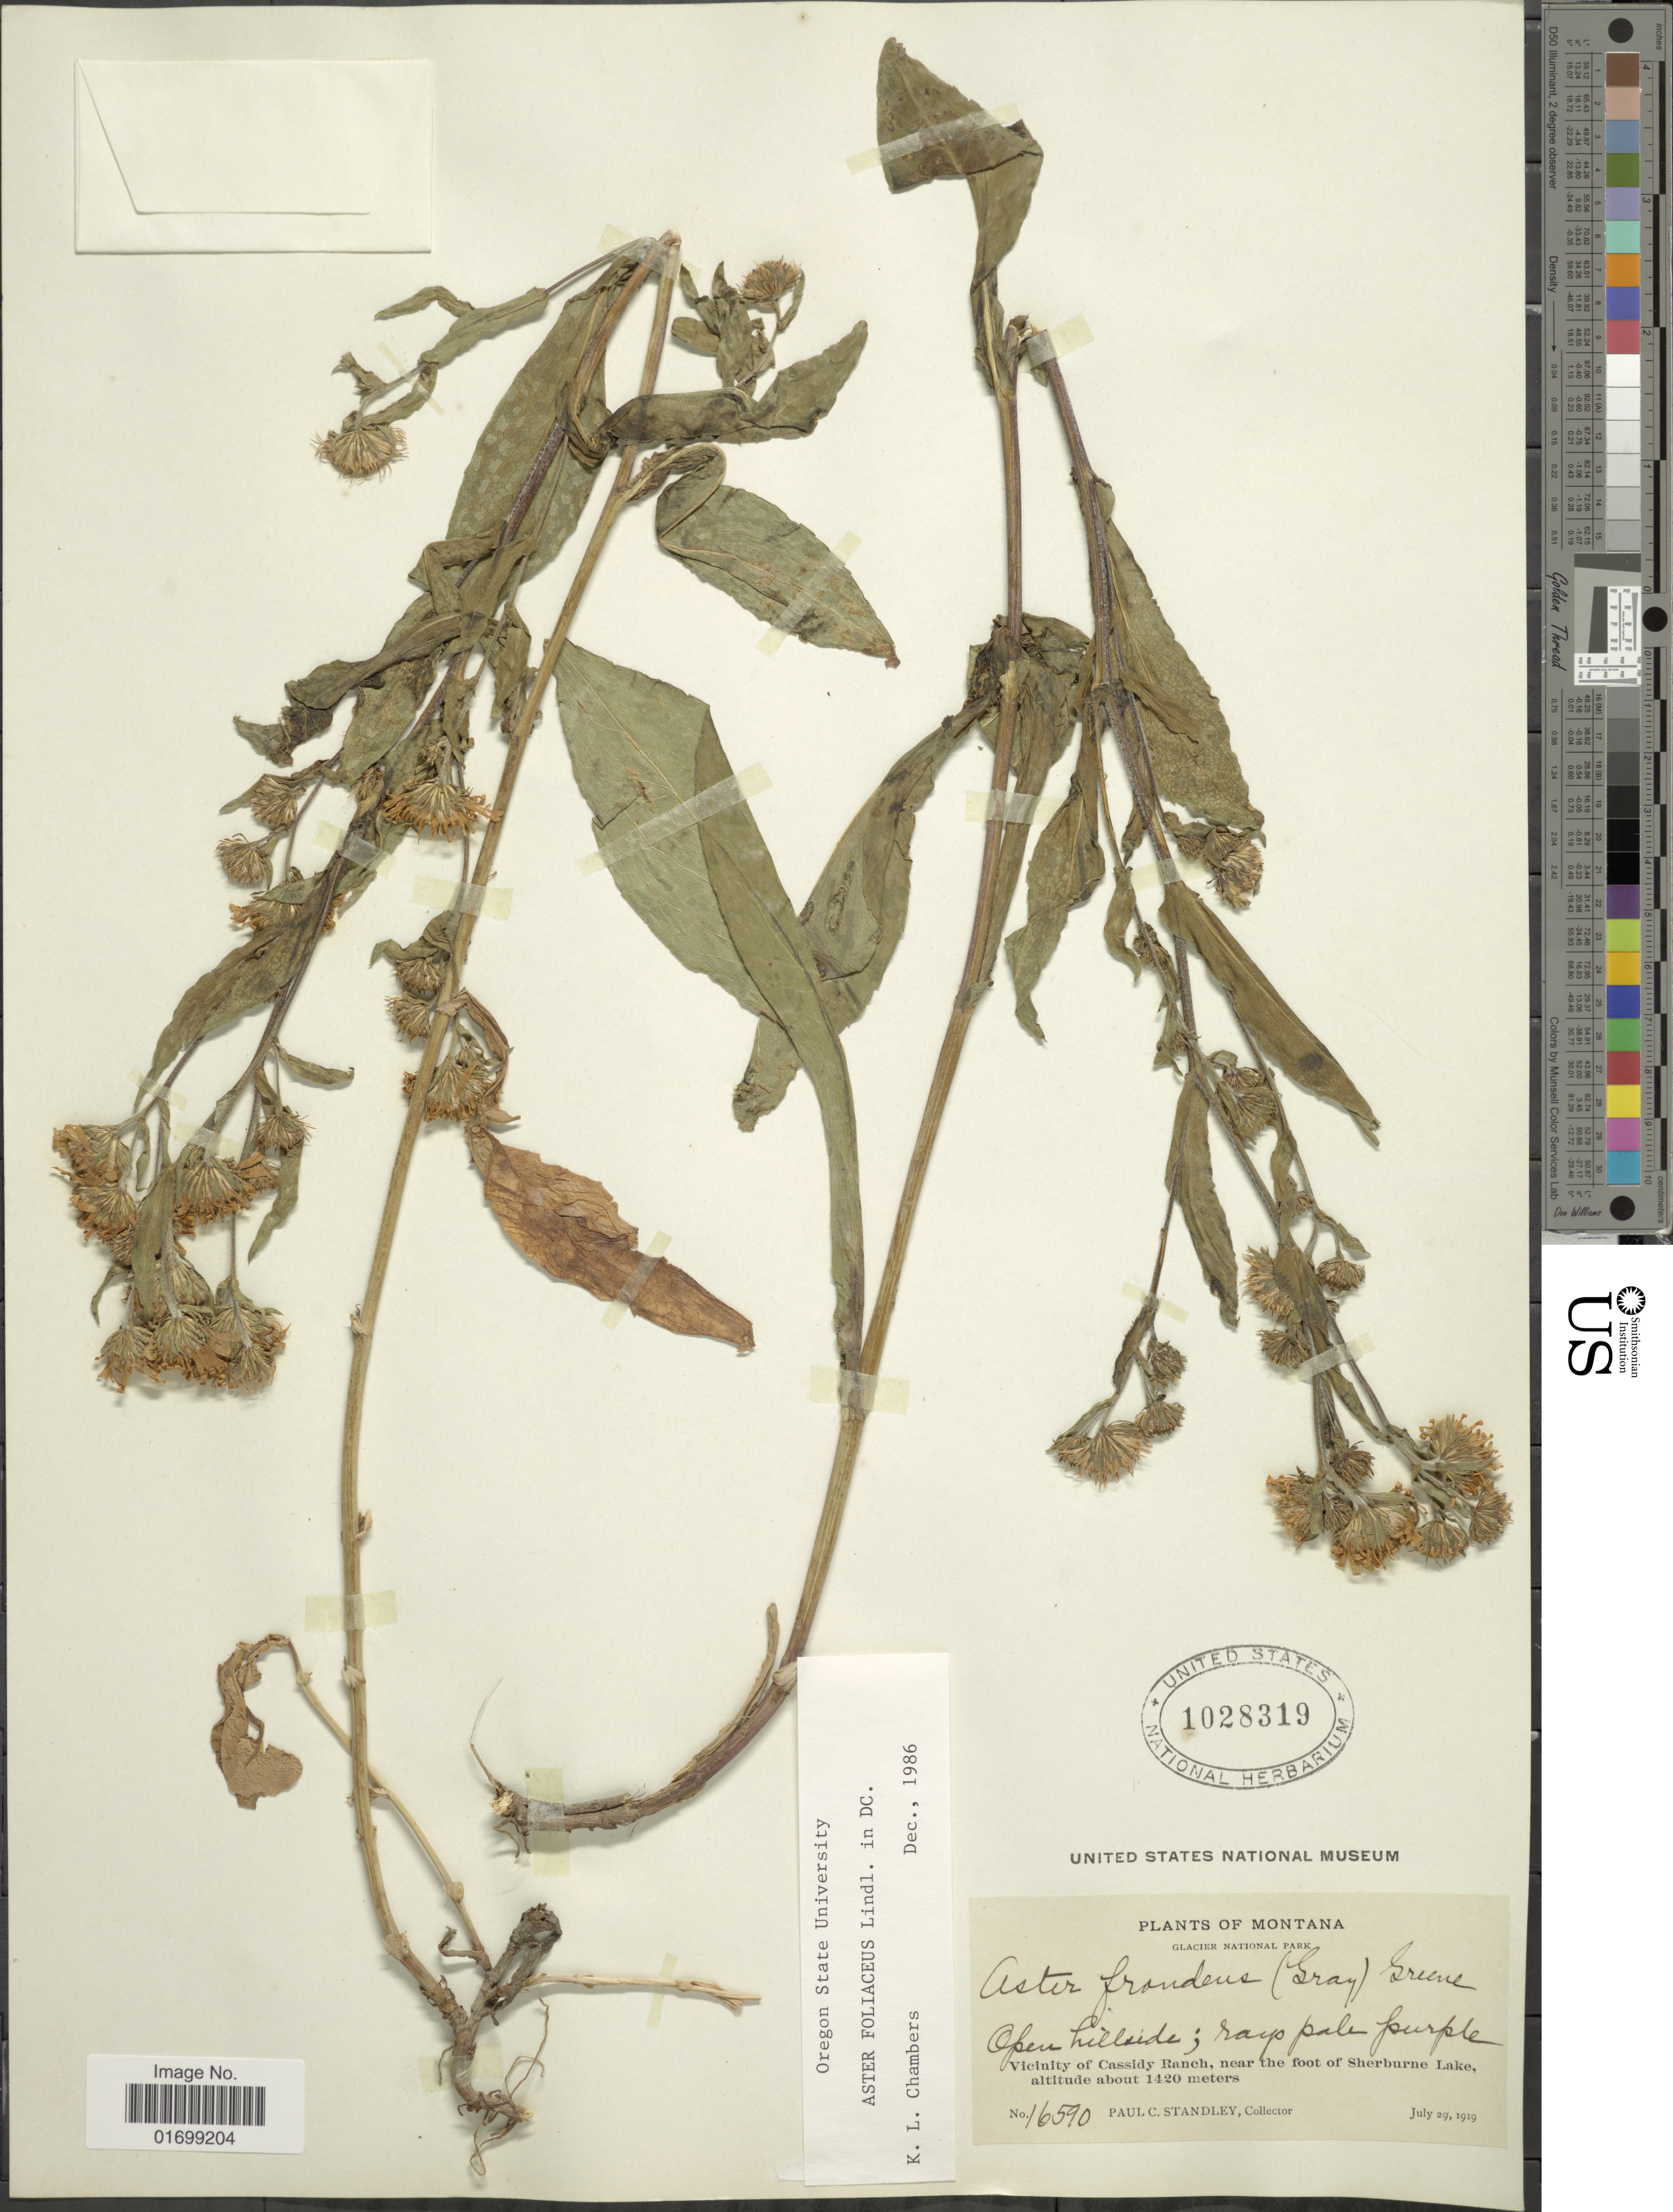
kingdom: Plantae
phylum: Tracheophyta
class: Magnoliopsida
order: Asterales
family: Asteraceae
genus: Symphyotrichum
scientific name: Symphyotrichum foliaceum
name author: (Lindl. ex DC.) G.L. Nesom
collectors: P. C. Standley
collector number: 16590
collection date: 1919-07-29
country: United States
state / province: Montana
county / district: Glacier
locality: Glacier National Park, open hillside, vicinity of Cassidy Ranch, near the foot of Sherburne Lake.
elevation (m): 1420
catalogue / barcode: US 1028319